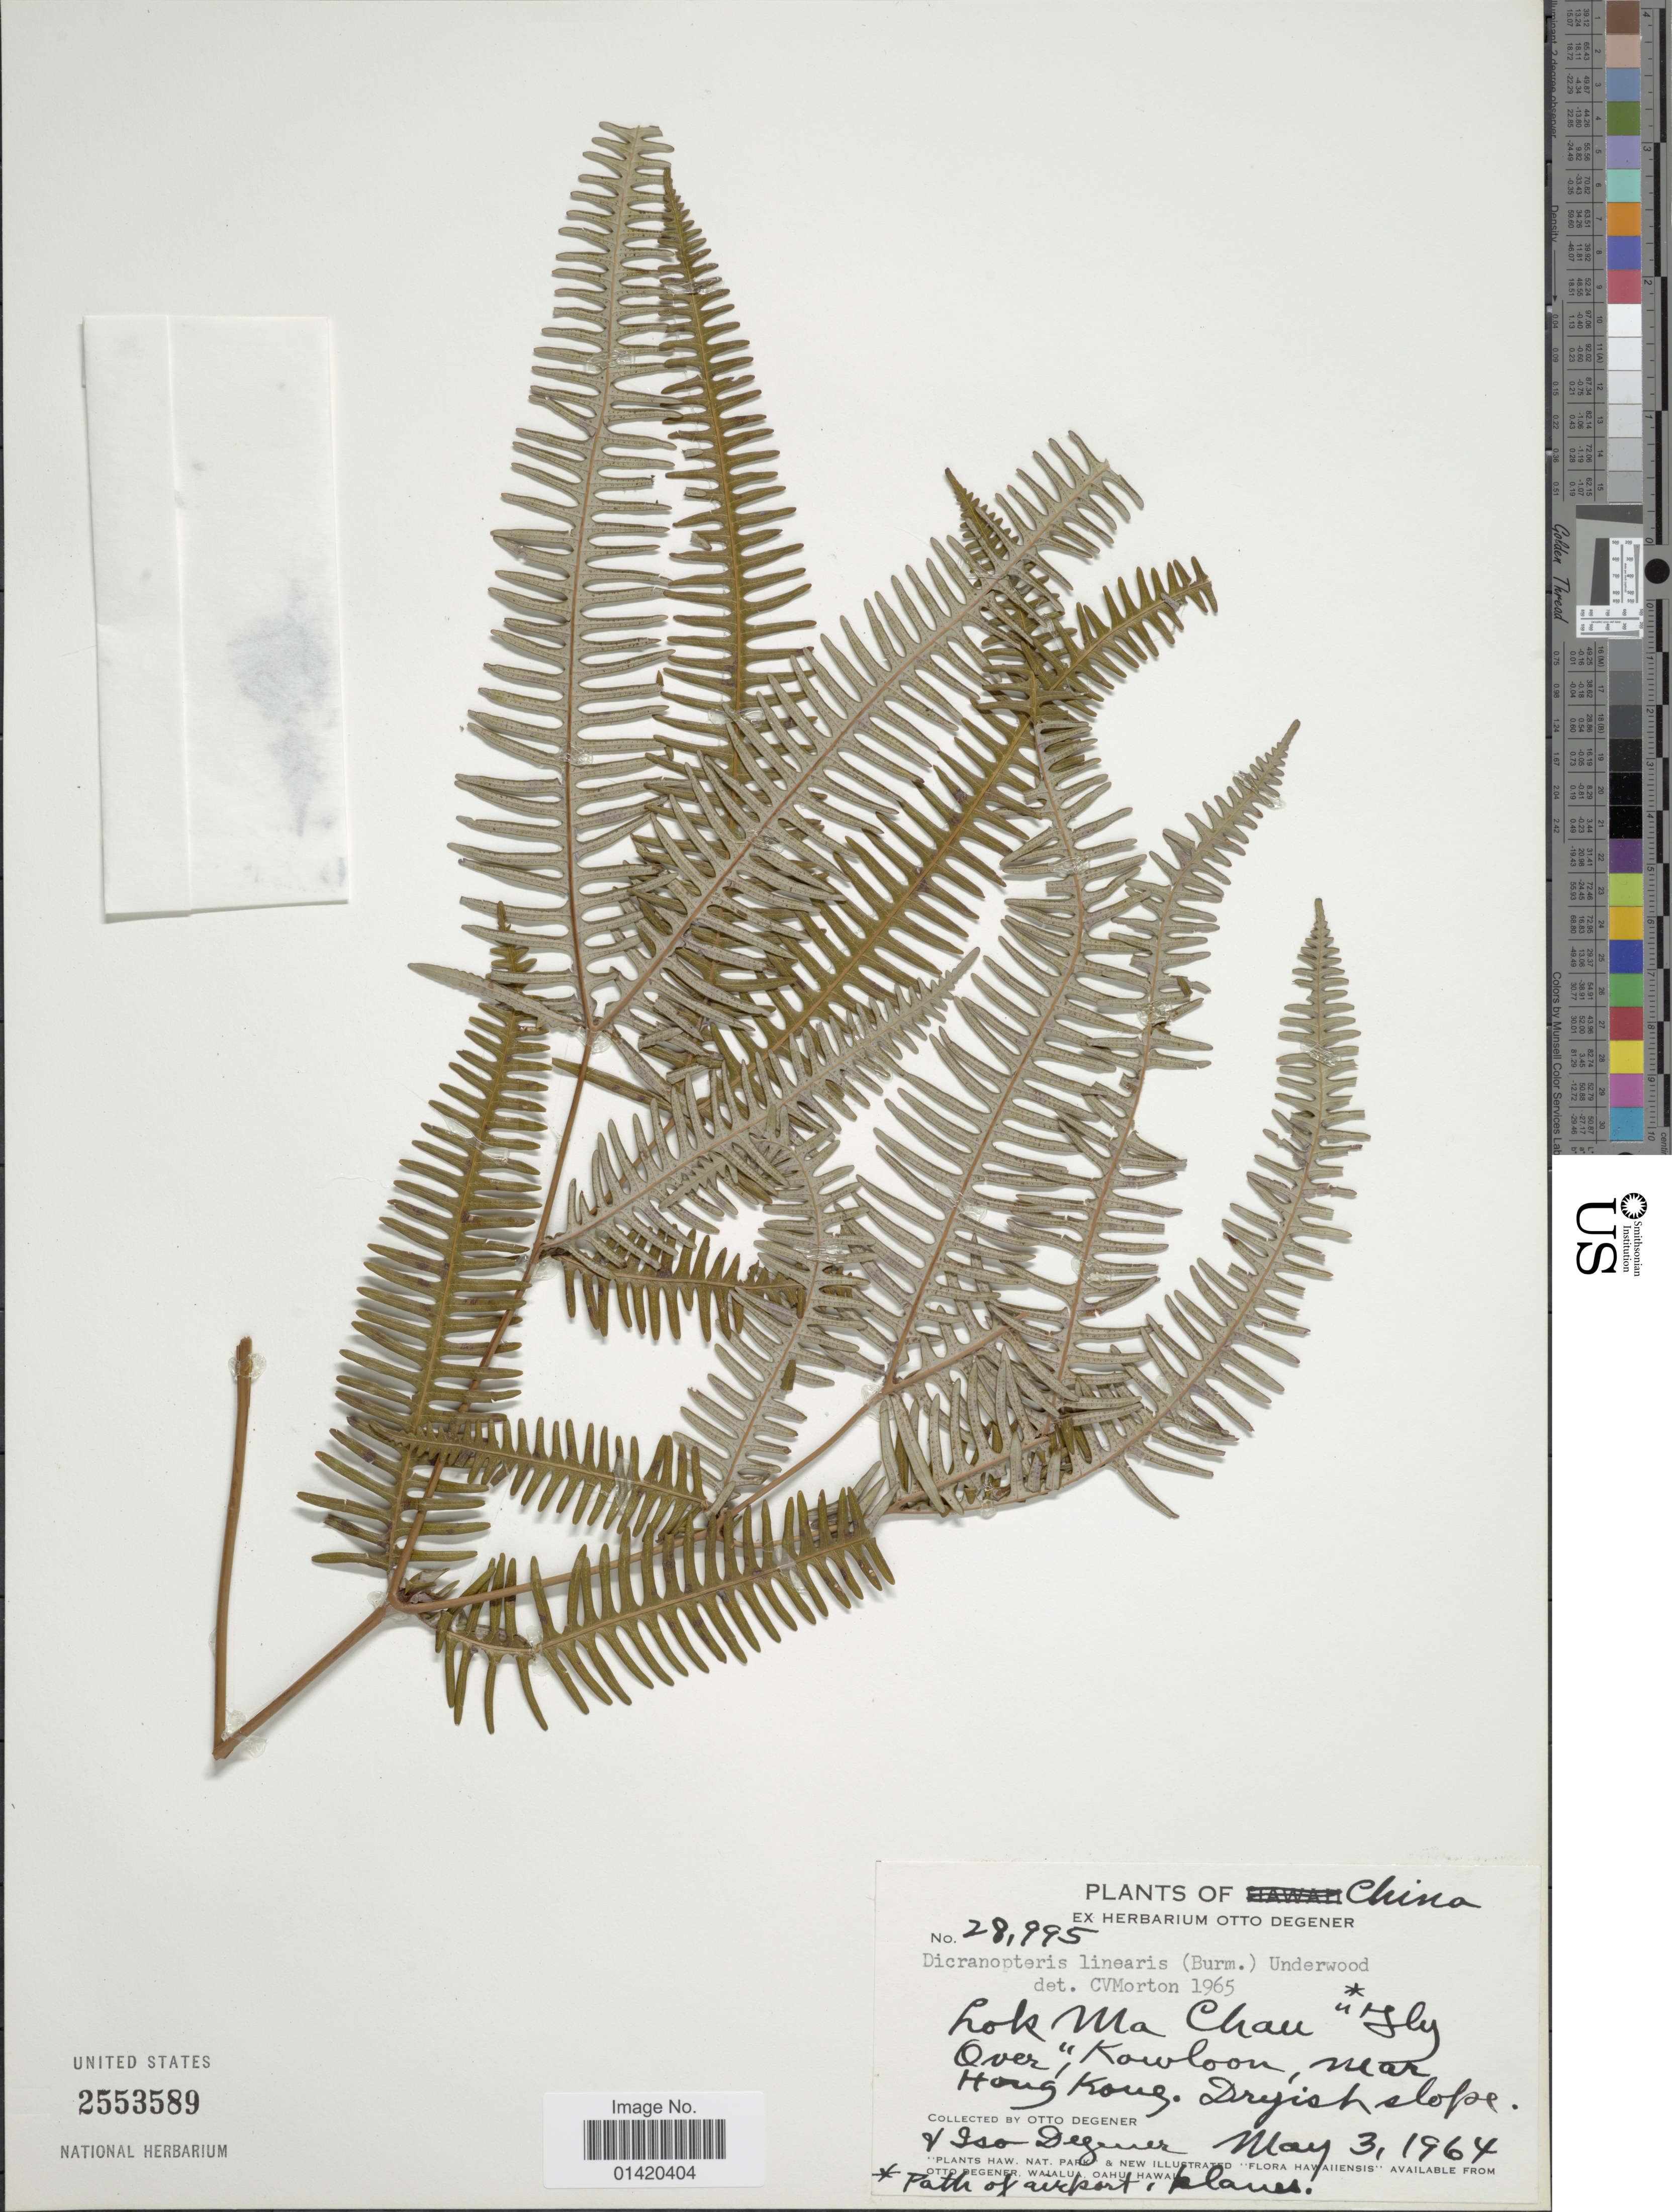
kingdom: Plantae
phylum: Tracheophyta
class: Polypodiopsida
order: Gleicheniales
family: Gleicheniaceae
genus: Dicranopteris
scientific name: Dicranopteris linearis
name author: (Burm. f.) Underw.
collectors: O. Degener & I. Degener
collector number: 28995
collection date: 1964-05-03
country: China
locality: Lok Ma Chau, ' [illegible text] Over Kowloon[interpreted]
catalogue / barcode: US 2553589